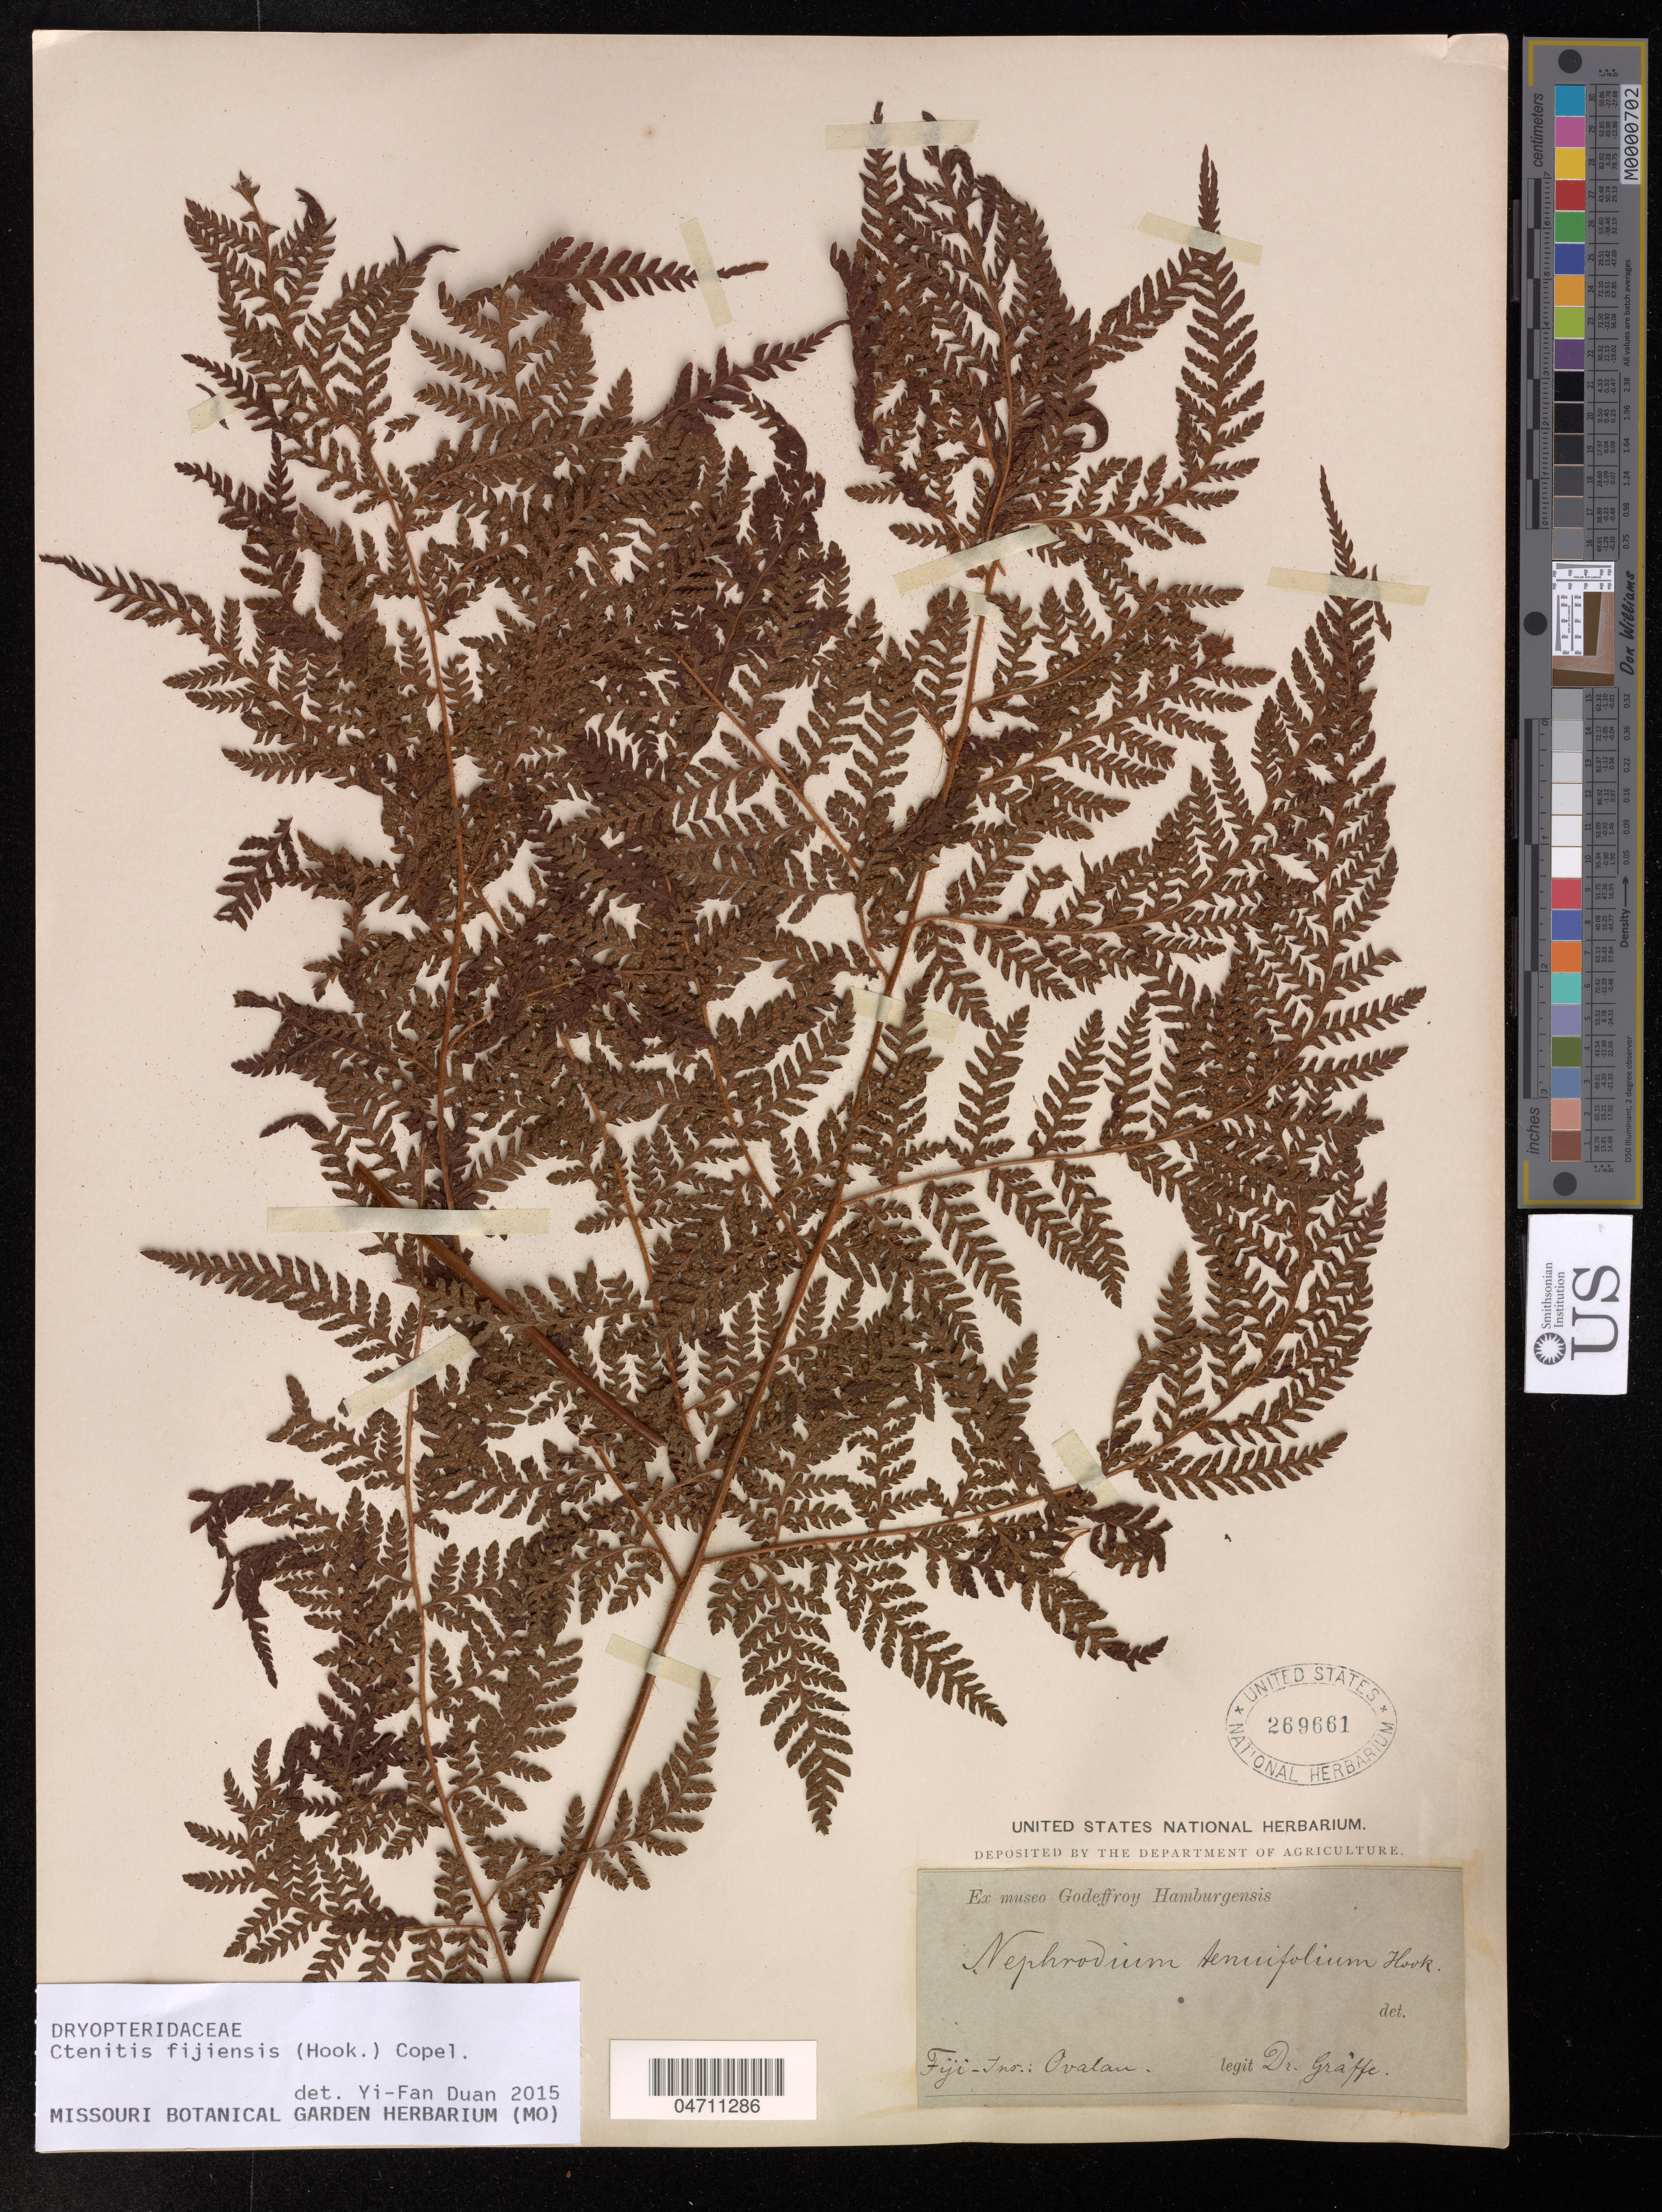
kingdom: Plantae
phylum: Tracheophyta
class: Polypodiopsida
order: Polypodiales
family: Dryopteridaceae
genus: Ctenitis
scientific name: Ctenitis fijiensis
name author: (Hook.) Copel.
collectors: Graffe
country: Fiji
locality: Ovalan.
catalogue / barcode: US 269661